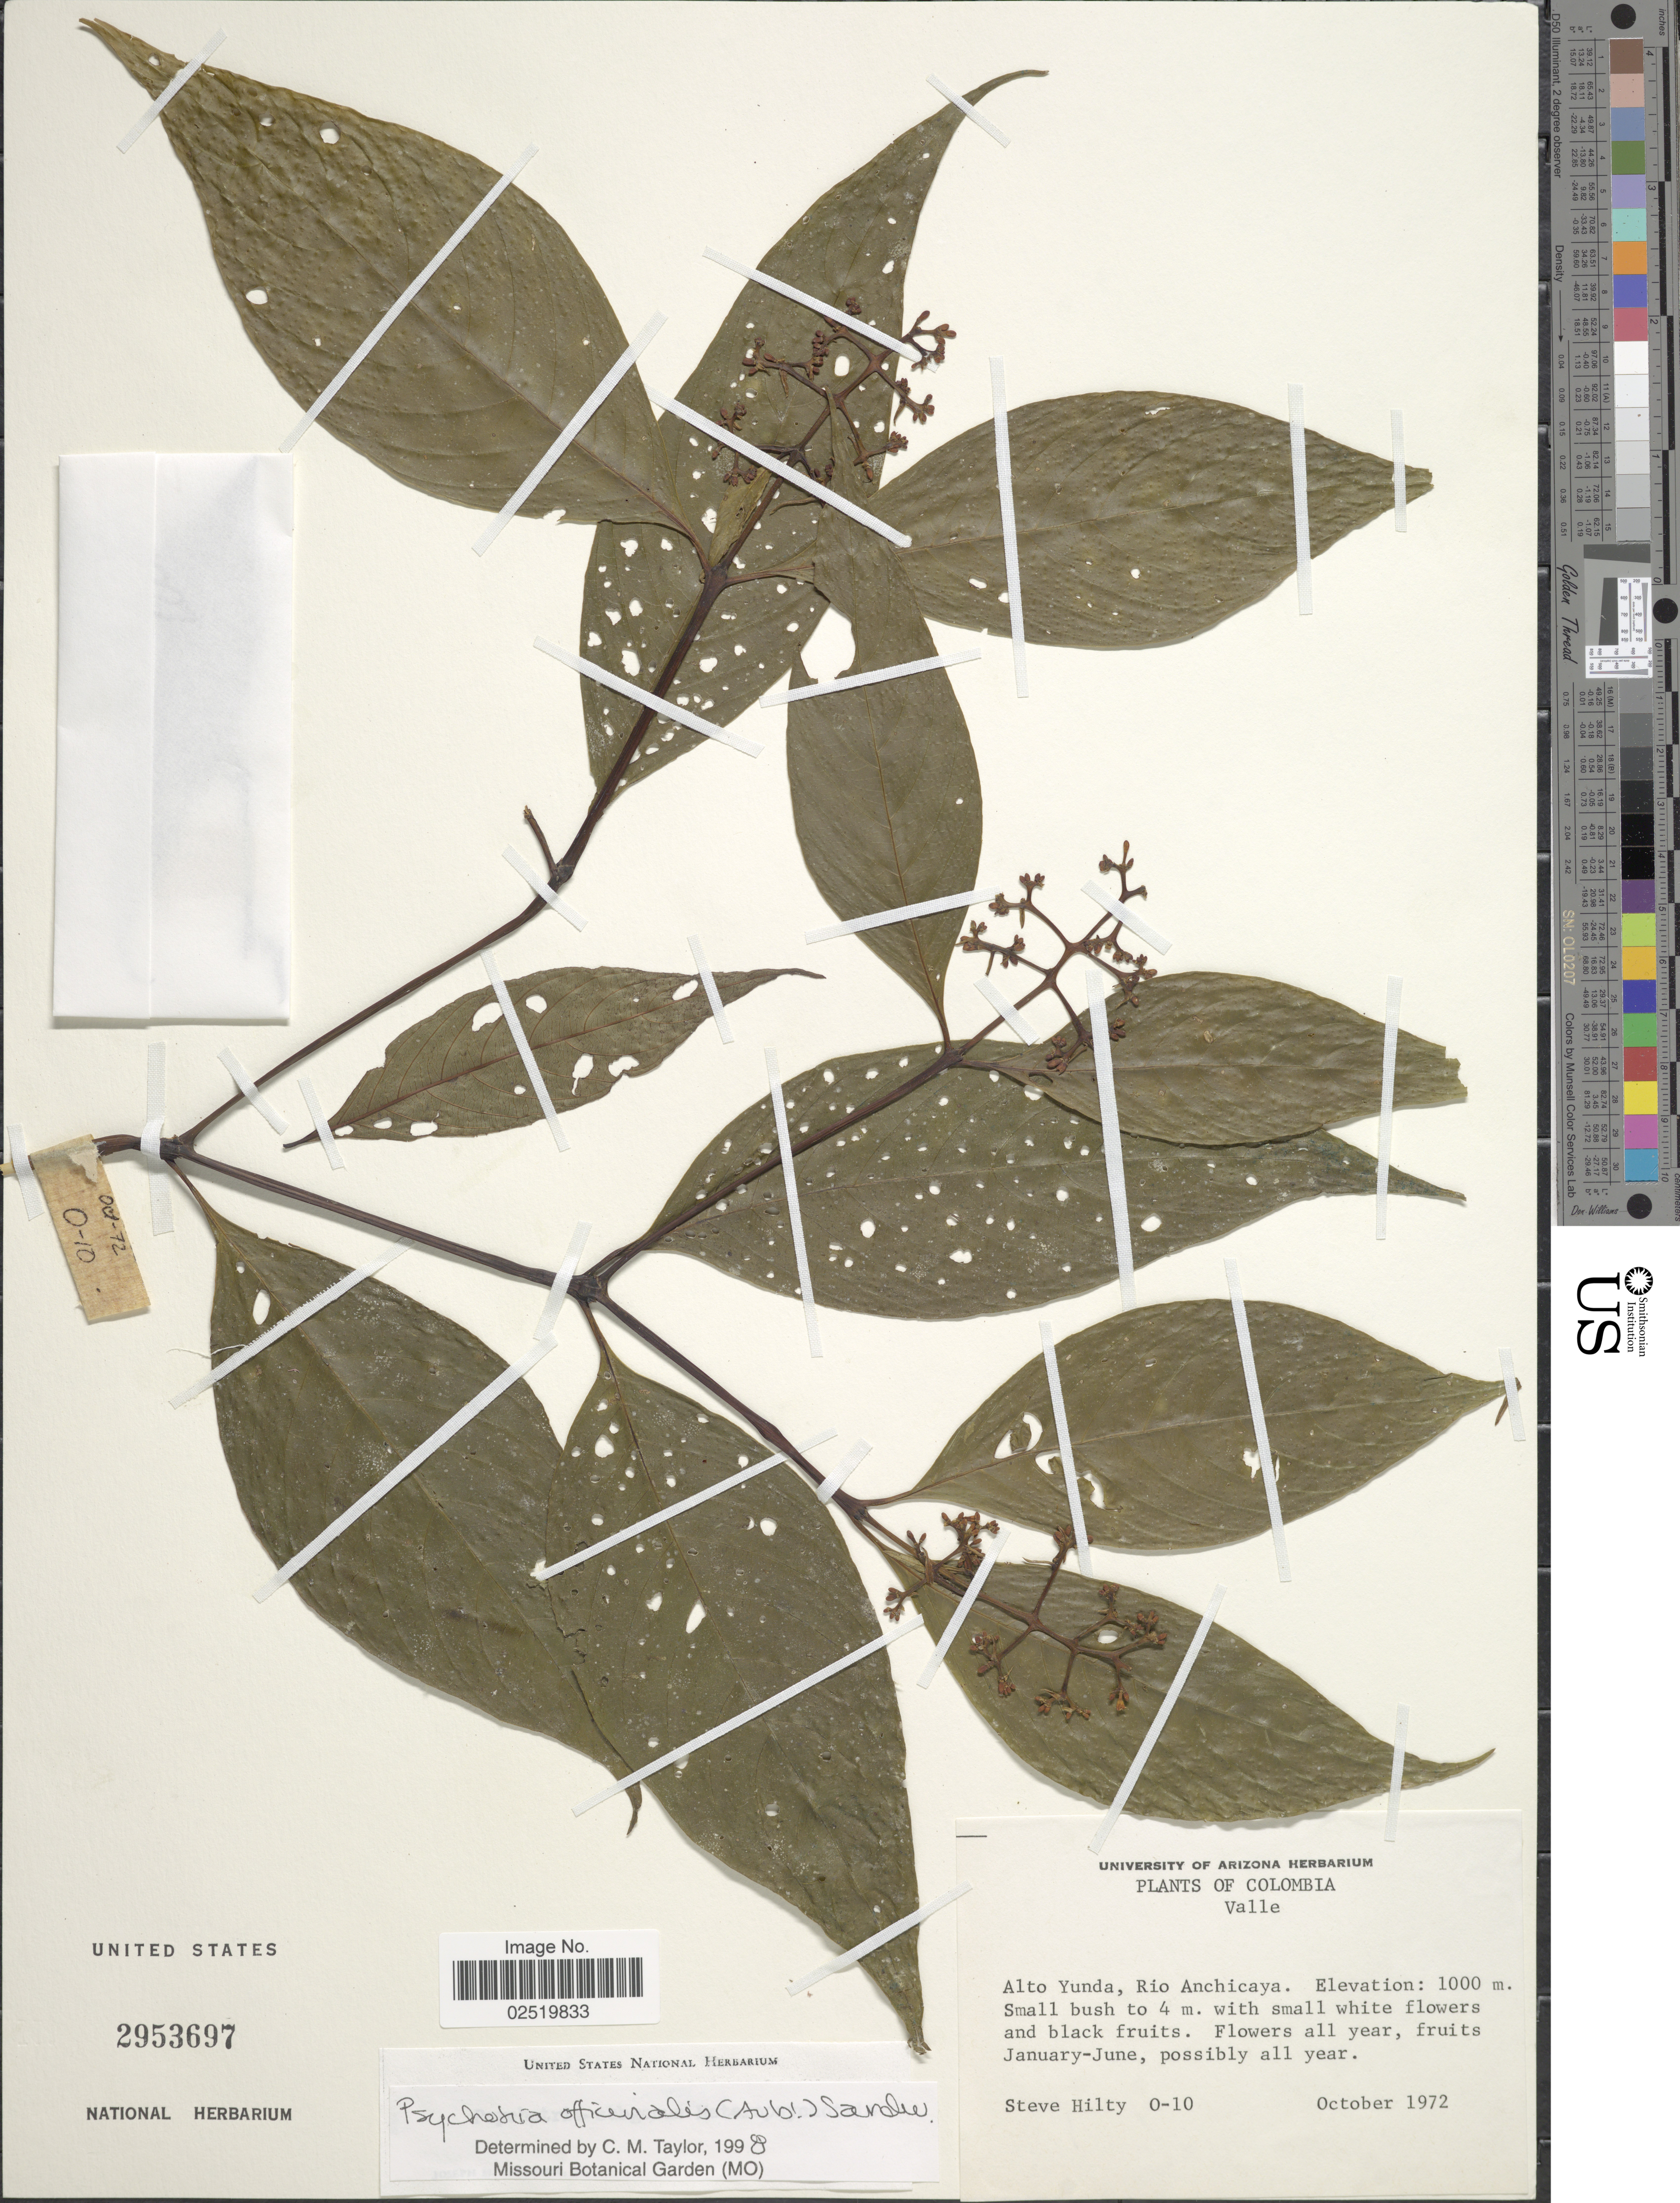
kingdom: Plantae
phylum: Tracheophyta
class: Magnoliopsida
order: Gentianales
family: Rubiaceae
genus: Psychotria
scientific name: Psychotria officinalis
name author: (Aubl.) Raeusch.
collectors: S. Hilty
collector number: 0-10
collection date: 1972-10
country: Colombia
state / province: Valle del Cauca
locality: Alto Yunda, Rio Anchicaya. Valle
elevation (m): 1000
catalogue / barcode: US 2953697